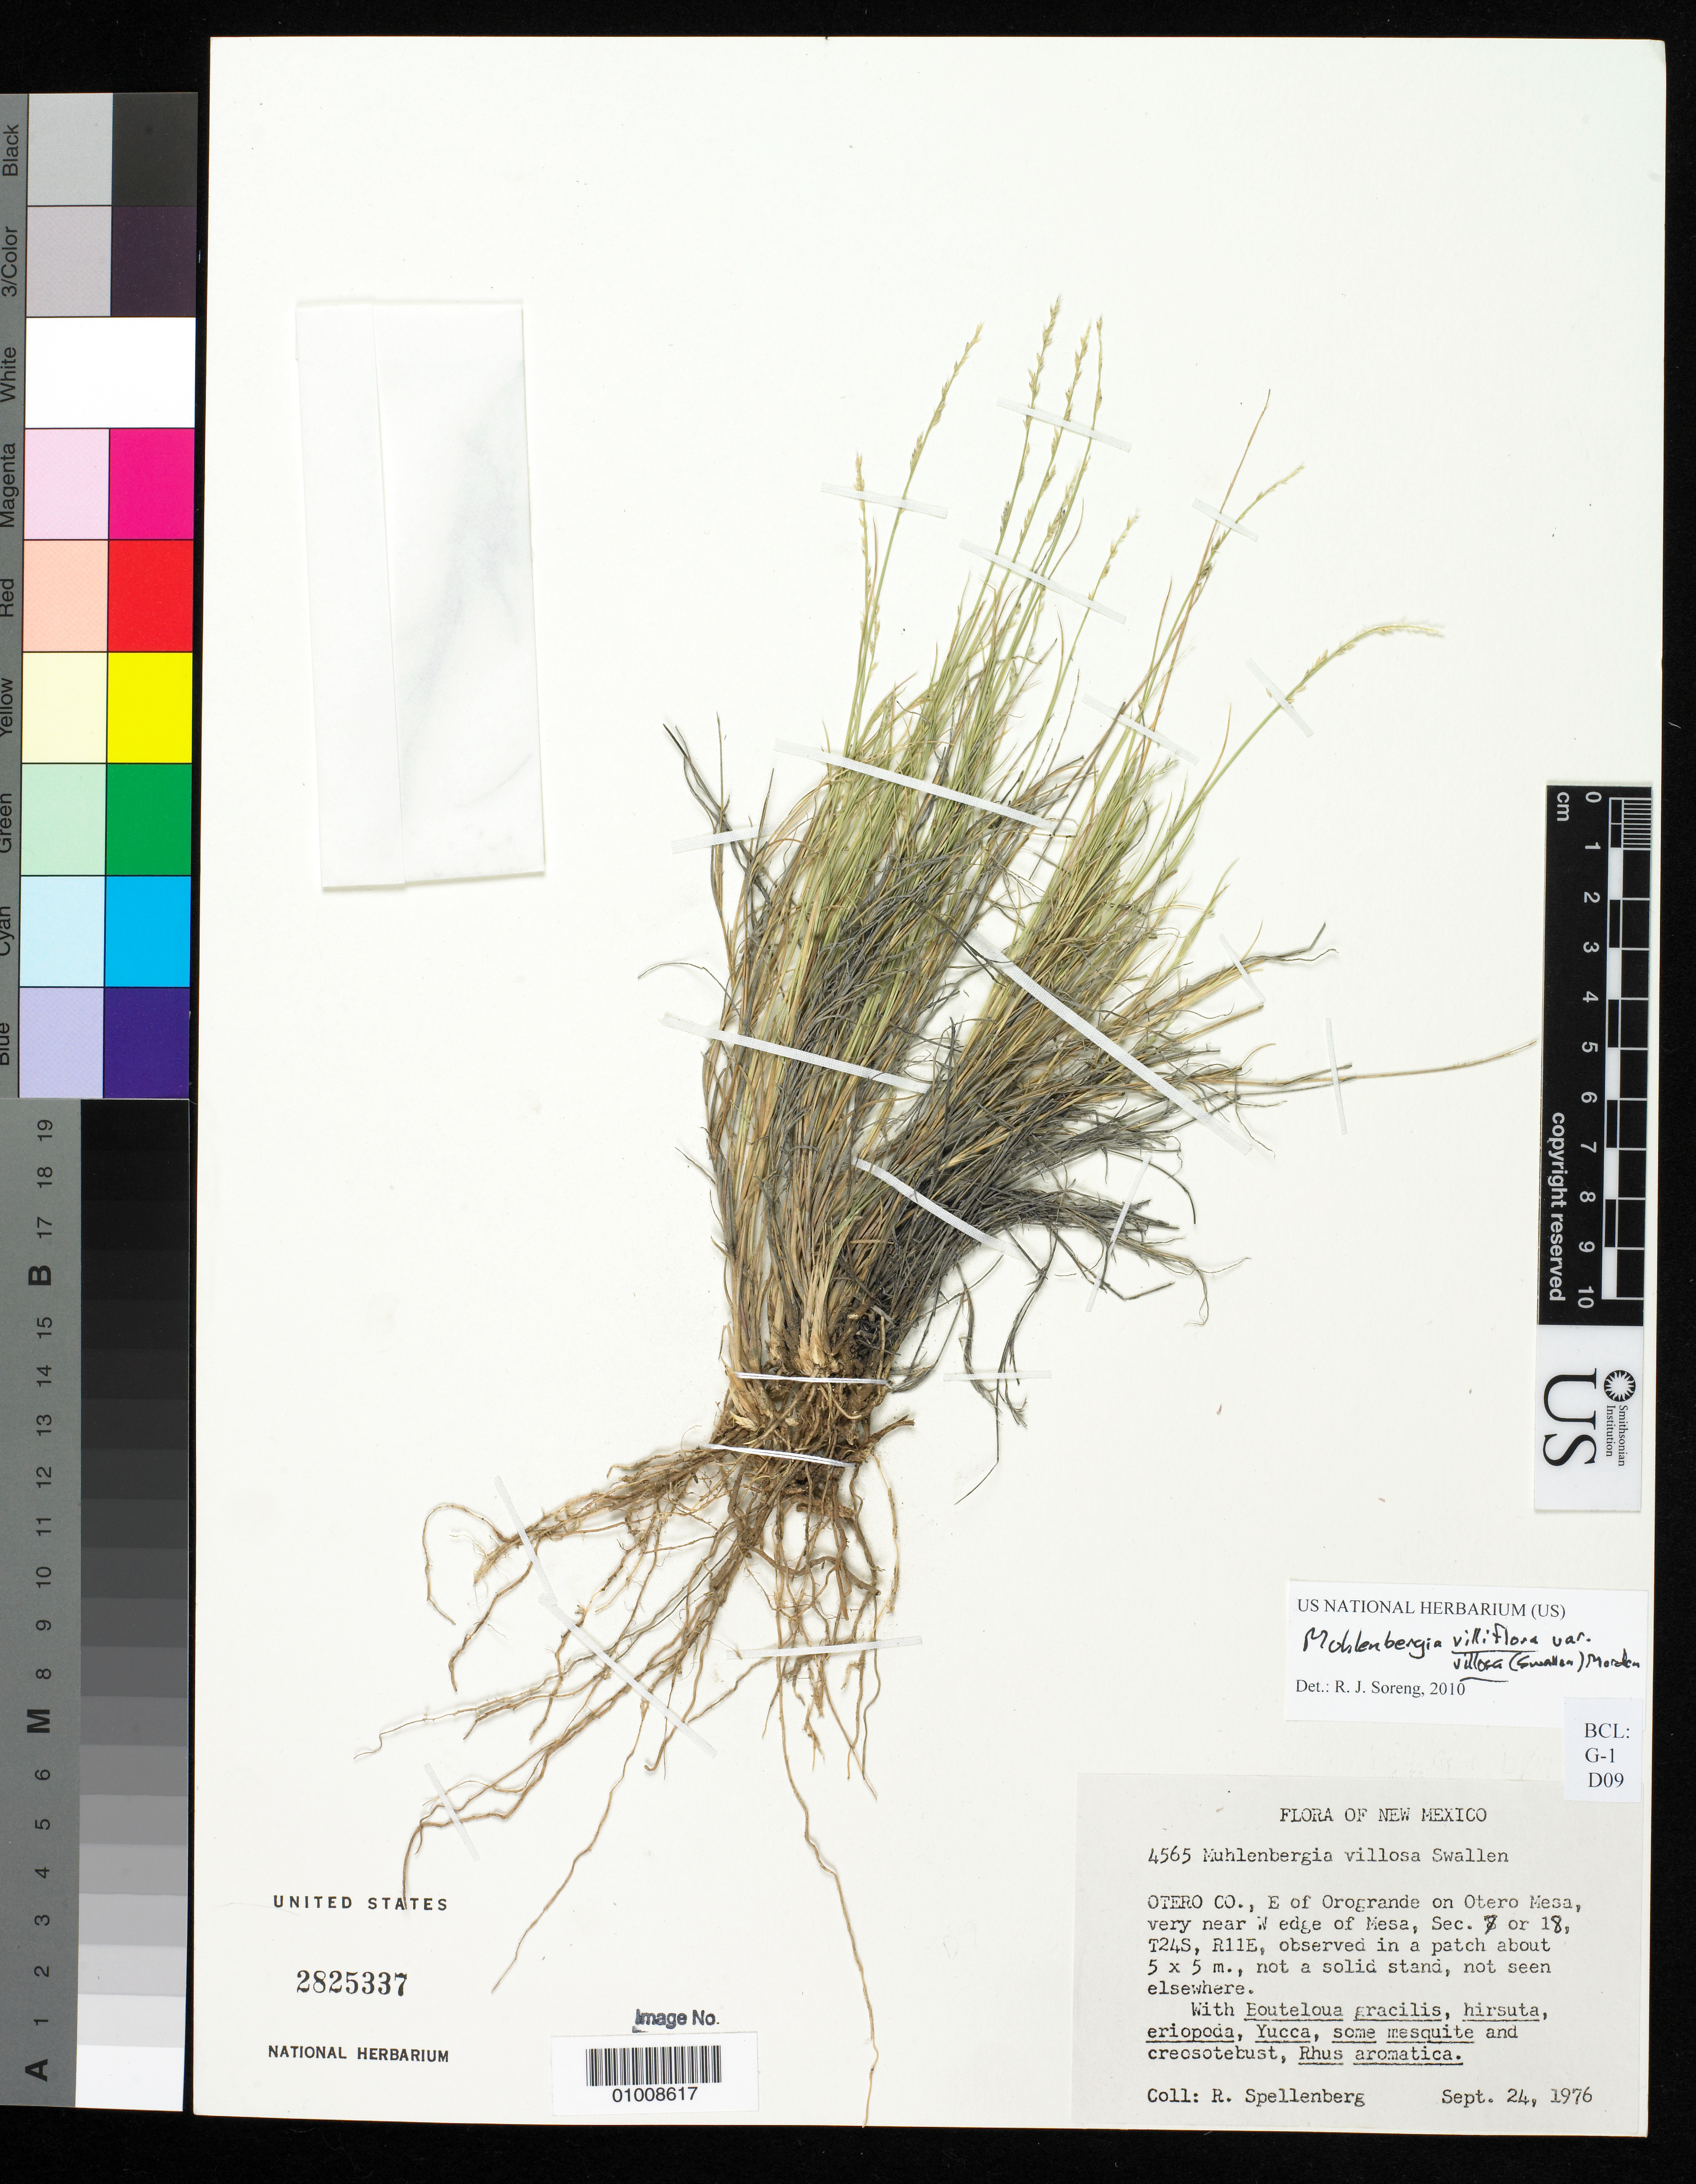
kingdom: Plantae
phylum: Tracheophyta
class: Liliopsida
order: Poales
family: Poaceae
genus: Muhlenbergia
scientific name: Muhlenbergia villiflora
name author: Hitchc.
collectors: R. Spellenberg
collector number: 04565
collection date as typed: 24 Sep 1976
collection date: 1976-09-24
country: United States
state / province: New Mexico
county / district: Otero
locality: E of Orogrande on Otero Mesa, W of Mesa, Sec 7 or 18, T24S, R11E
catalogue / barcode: US 2825337